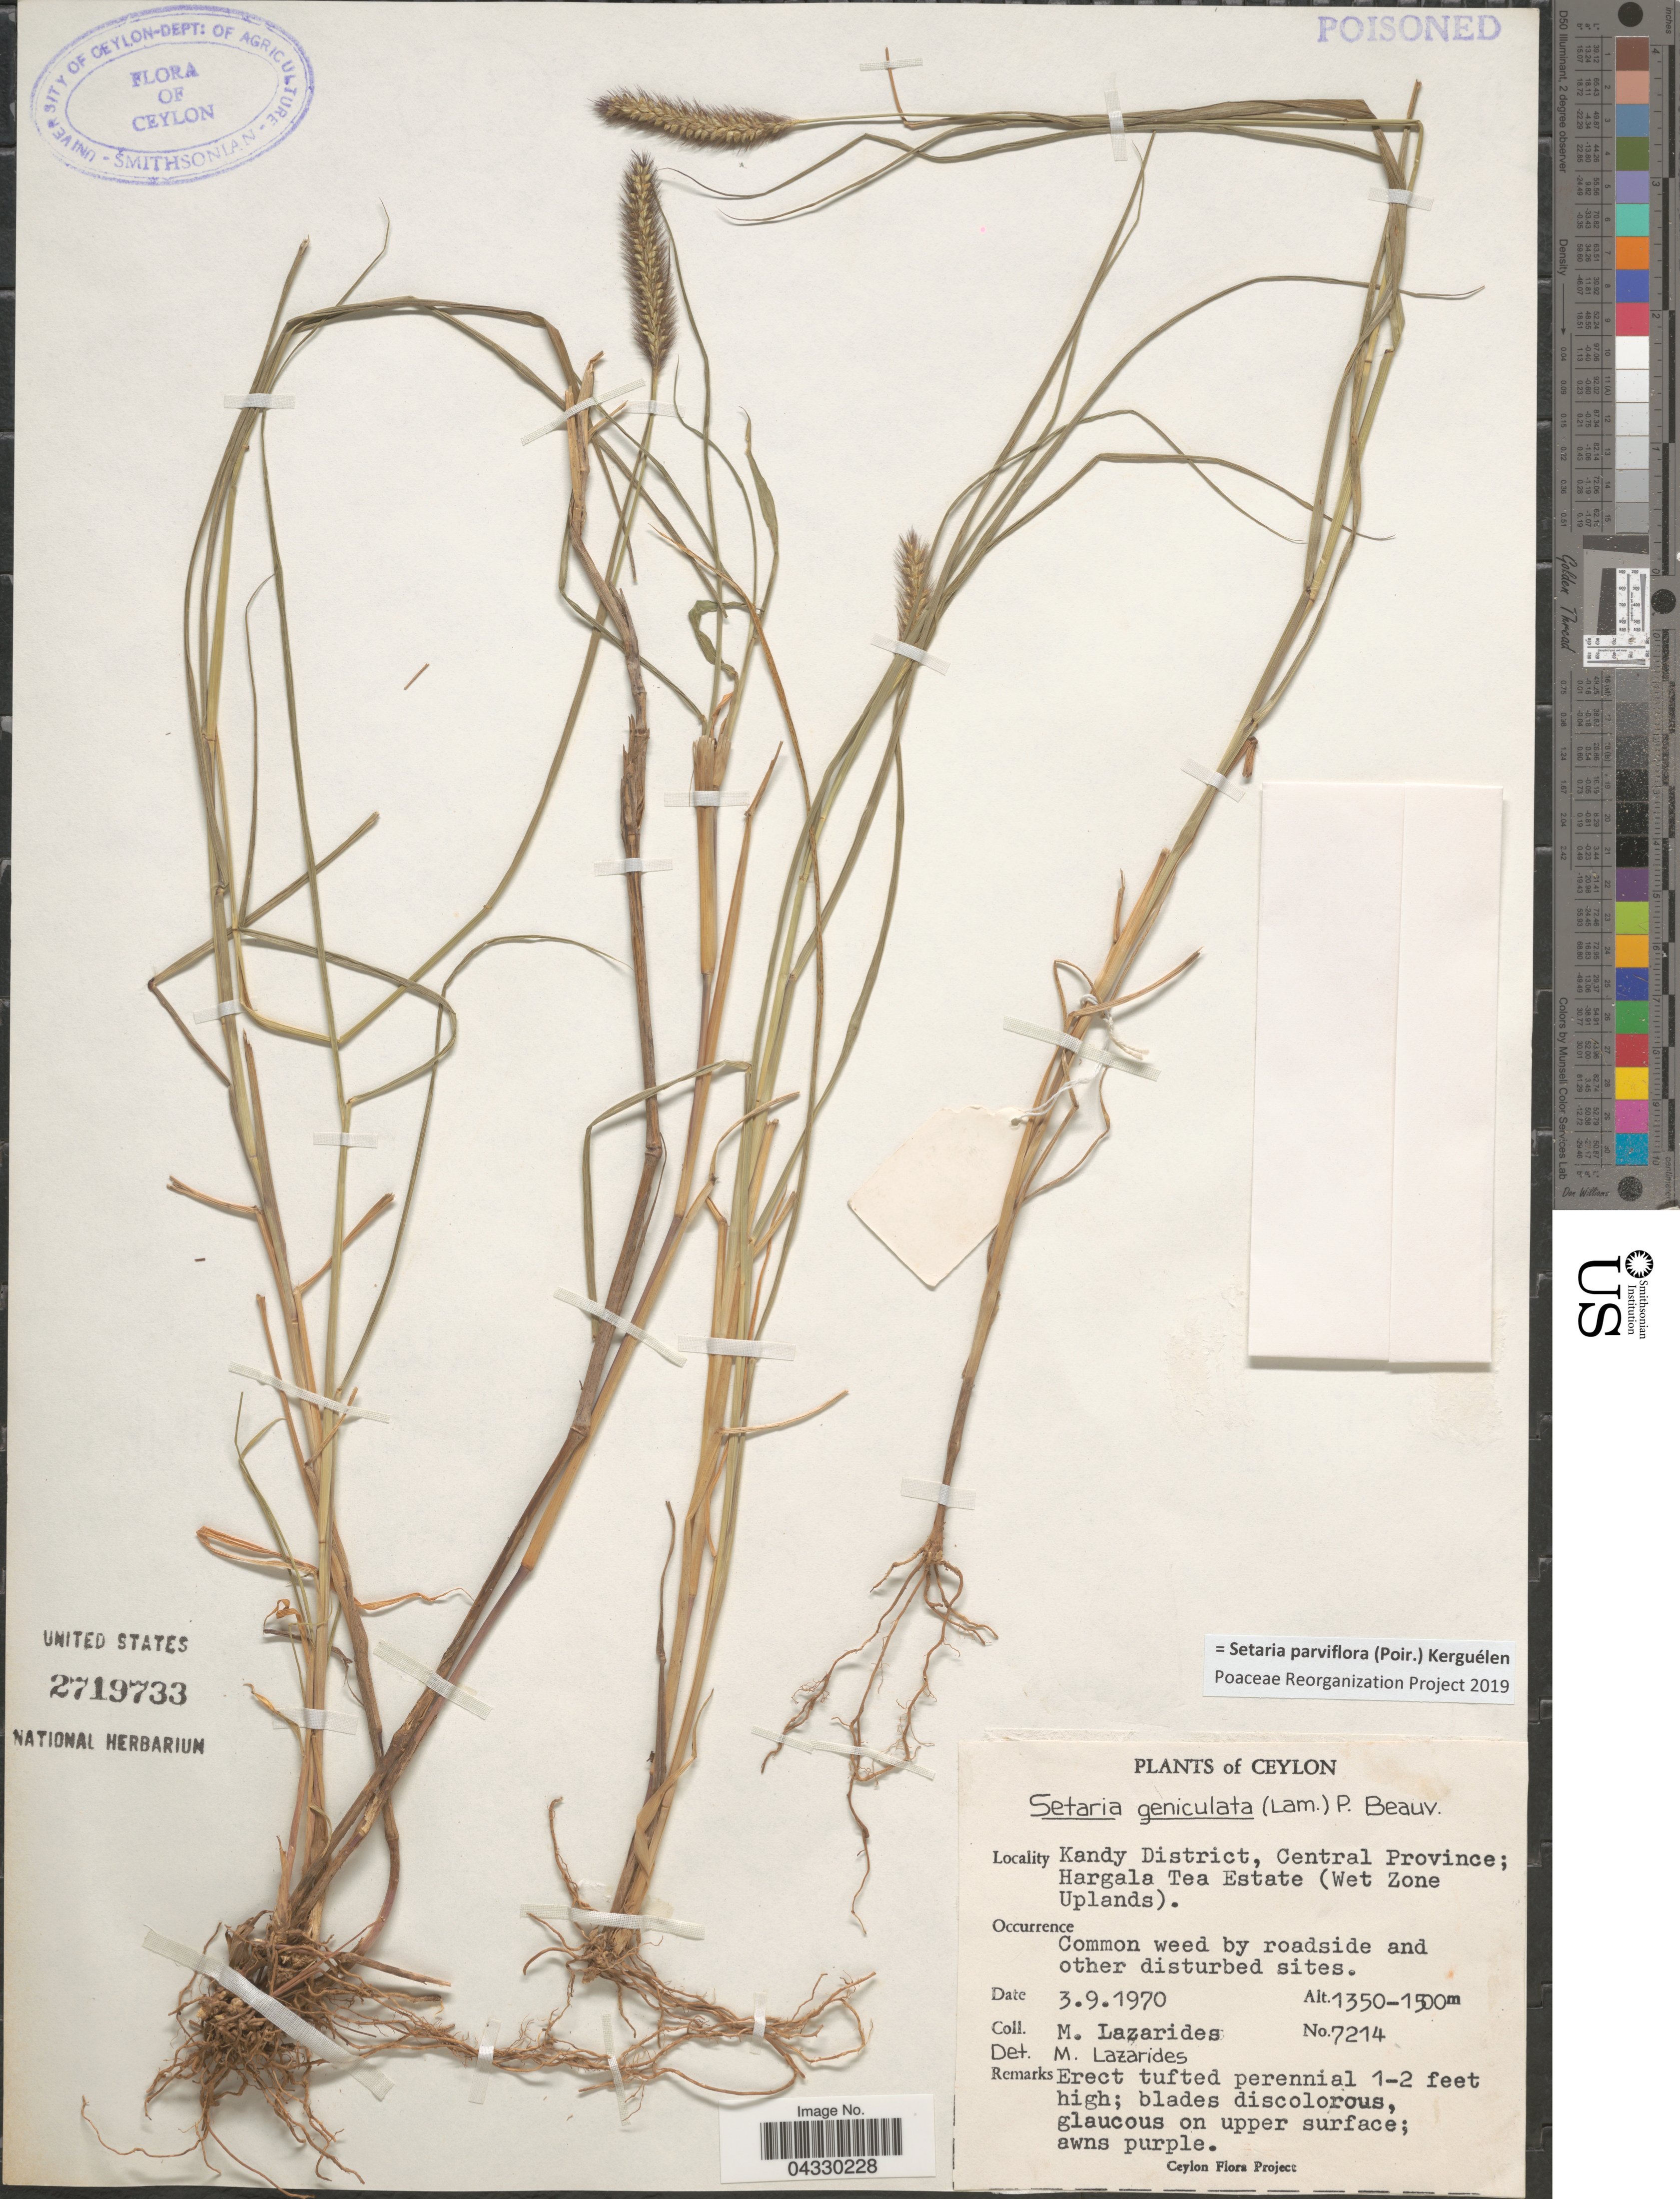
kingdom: Plantae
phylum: Tracheophyta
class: Liliopsida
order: Poales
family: Poaceae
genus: Setaria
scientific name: Setaria parviflora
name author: (Poir.) Kerguélen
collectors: M. Lazarides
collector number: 7214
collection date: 1970-09-03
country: Sri Lanka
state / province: Central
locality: Ceylon. Kandy District; Hargala Tea Estate (Wet Zone Uplands). Common weed by roadside and other disturbed sites.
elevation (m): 1350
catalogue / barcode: US 2719733